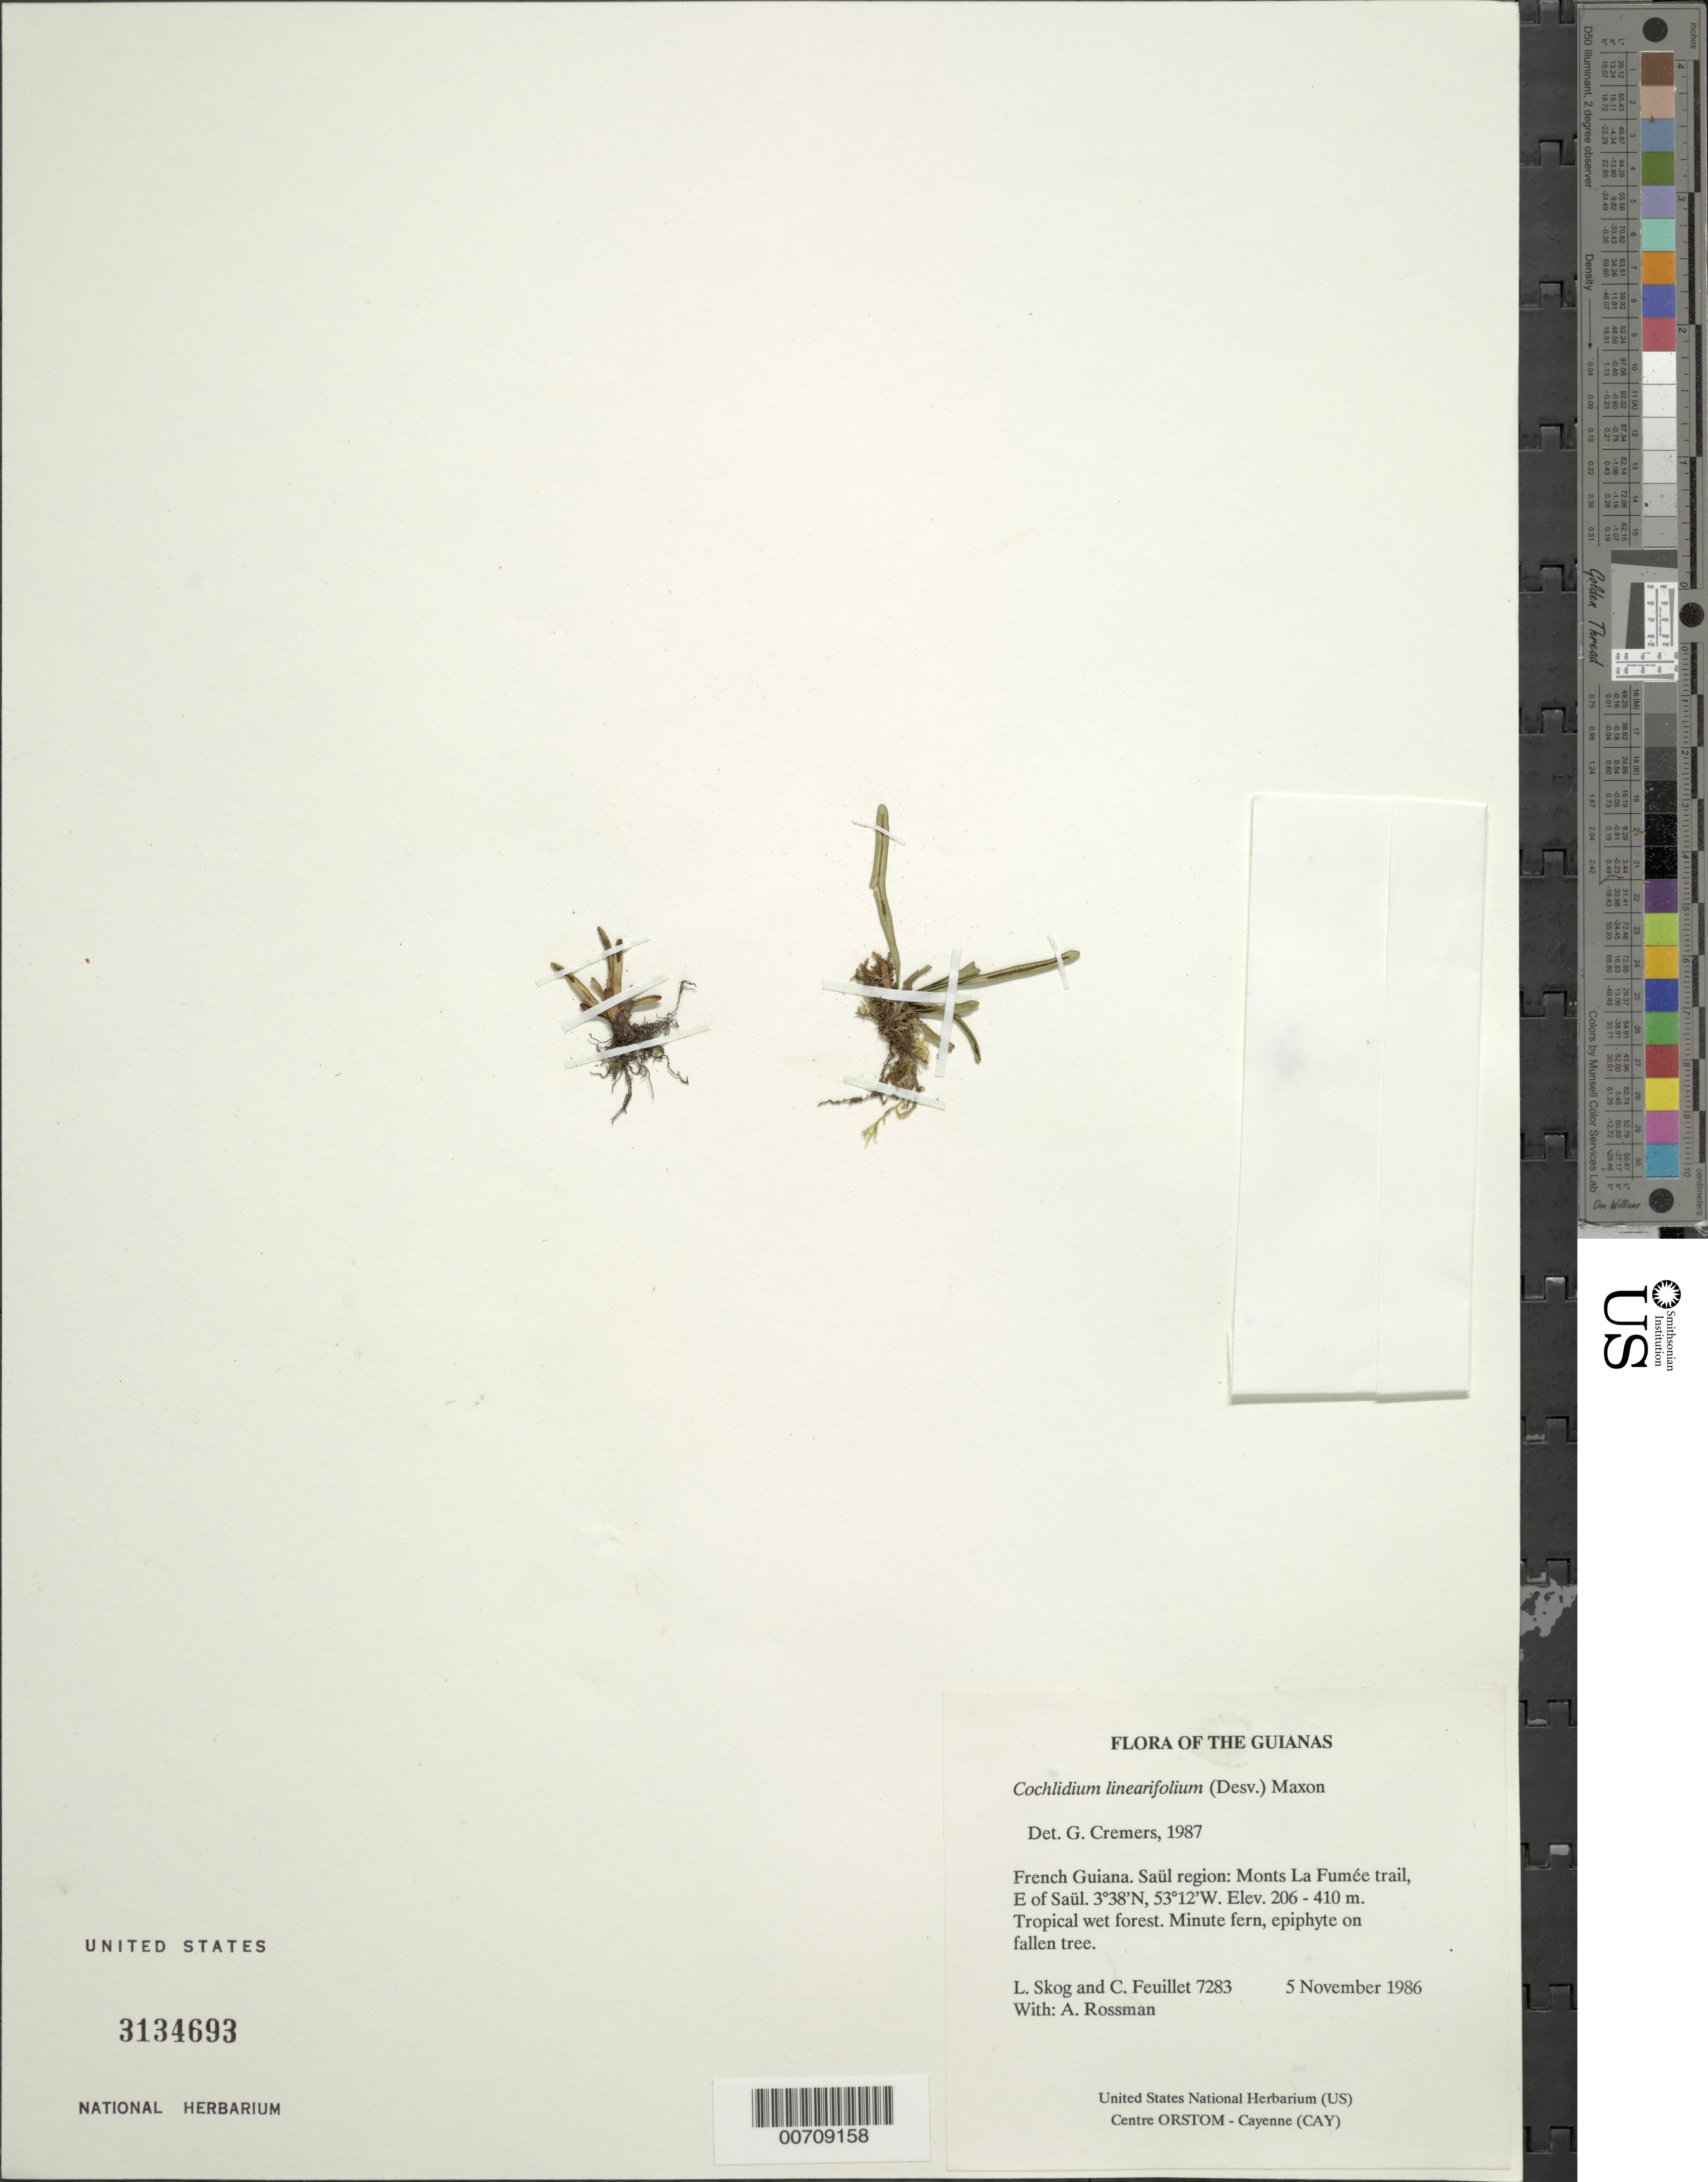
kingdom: Plantae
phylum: Tracheophyta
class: Polypodiopsida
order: Polypodiales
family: Polypodiaceae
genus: Cochlidium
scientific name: Cochlidium linearifolium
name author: (Desv.) Maxon ex C. Chr.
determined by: Cremers, Georges A.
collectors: L. E. Skog, C. Feuillet & A. Rossman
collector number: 7283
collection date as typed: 5 November 1986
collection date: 1986-11-05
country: French Guiana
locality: Monts La Fumée trail, E of Saül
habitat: Tropical wet forest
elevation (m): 206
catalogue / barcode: US 3134693